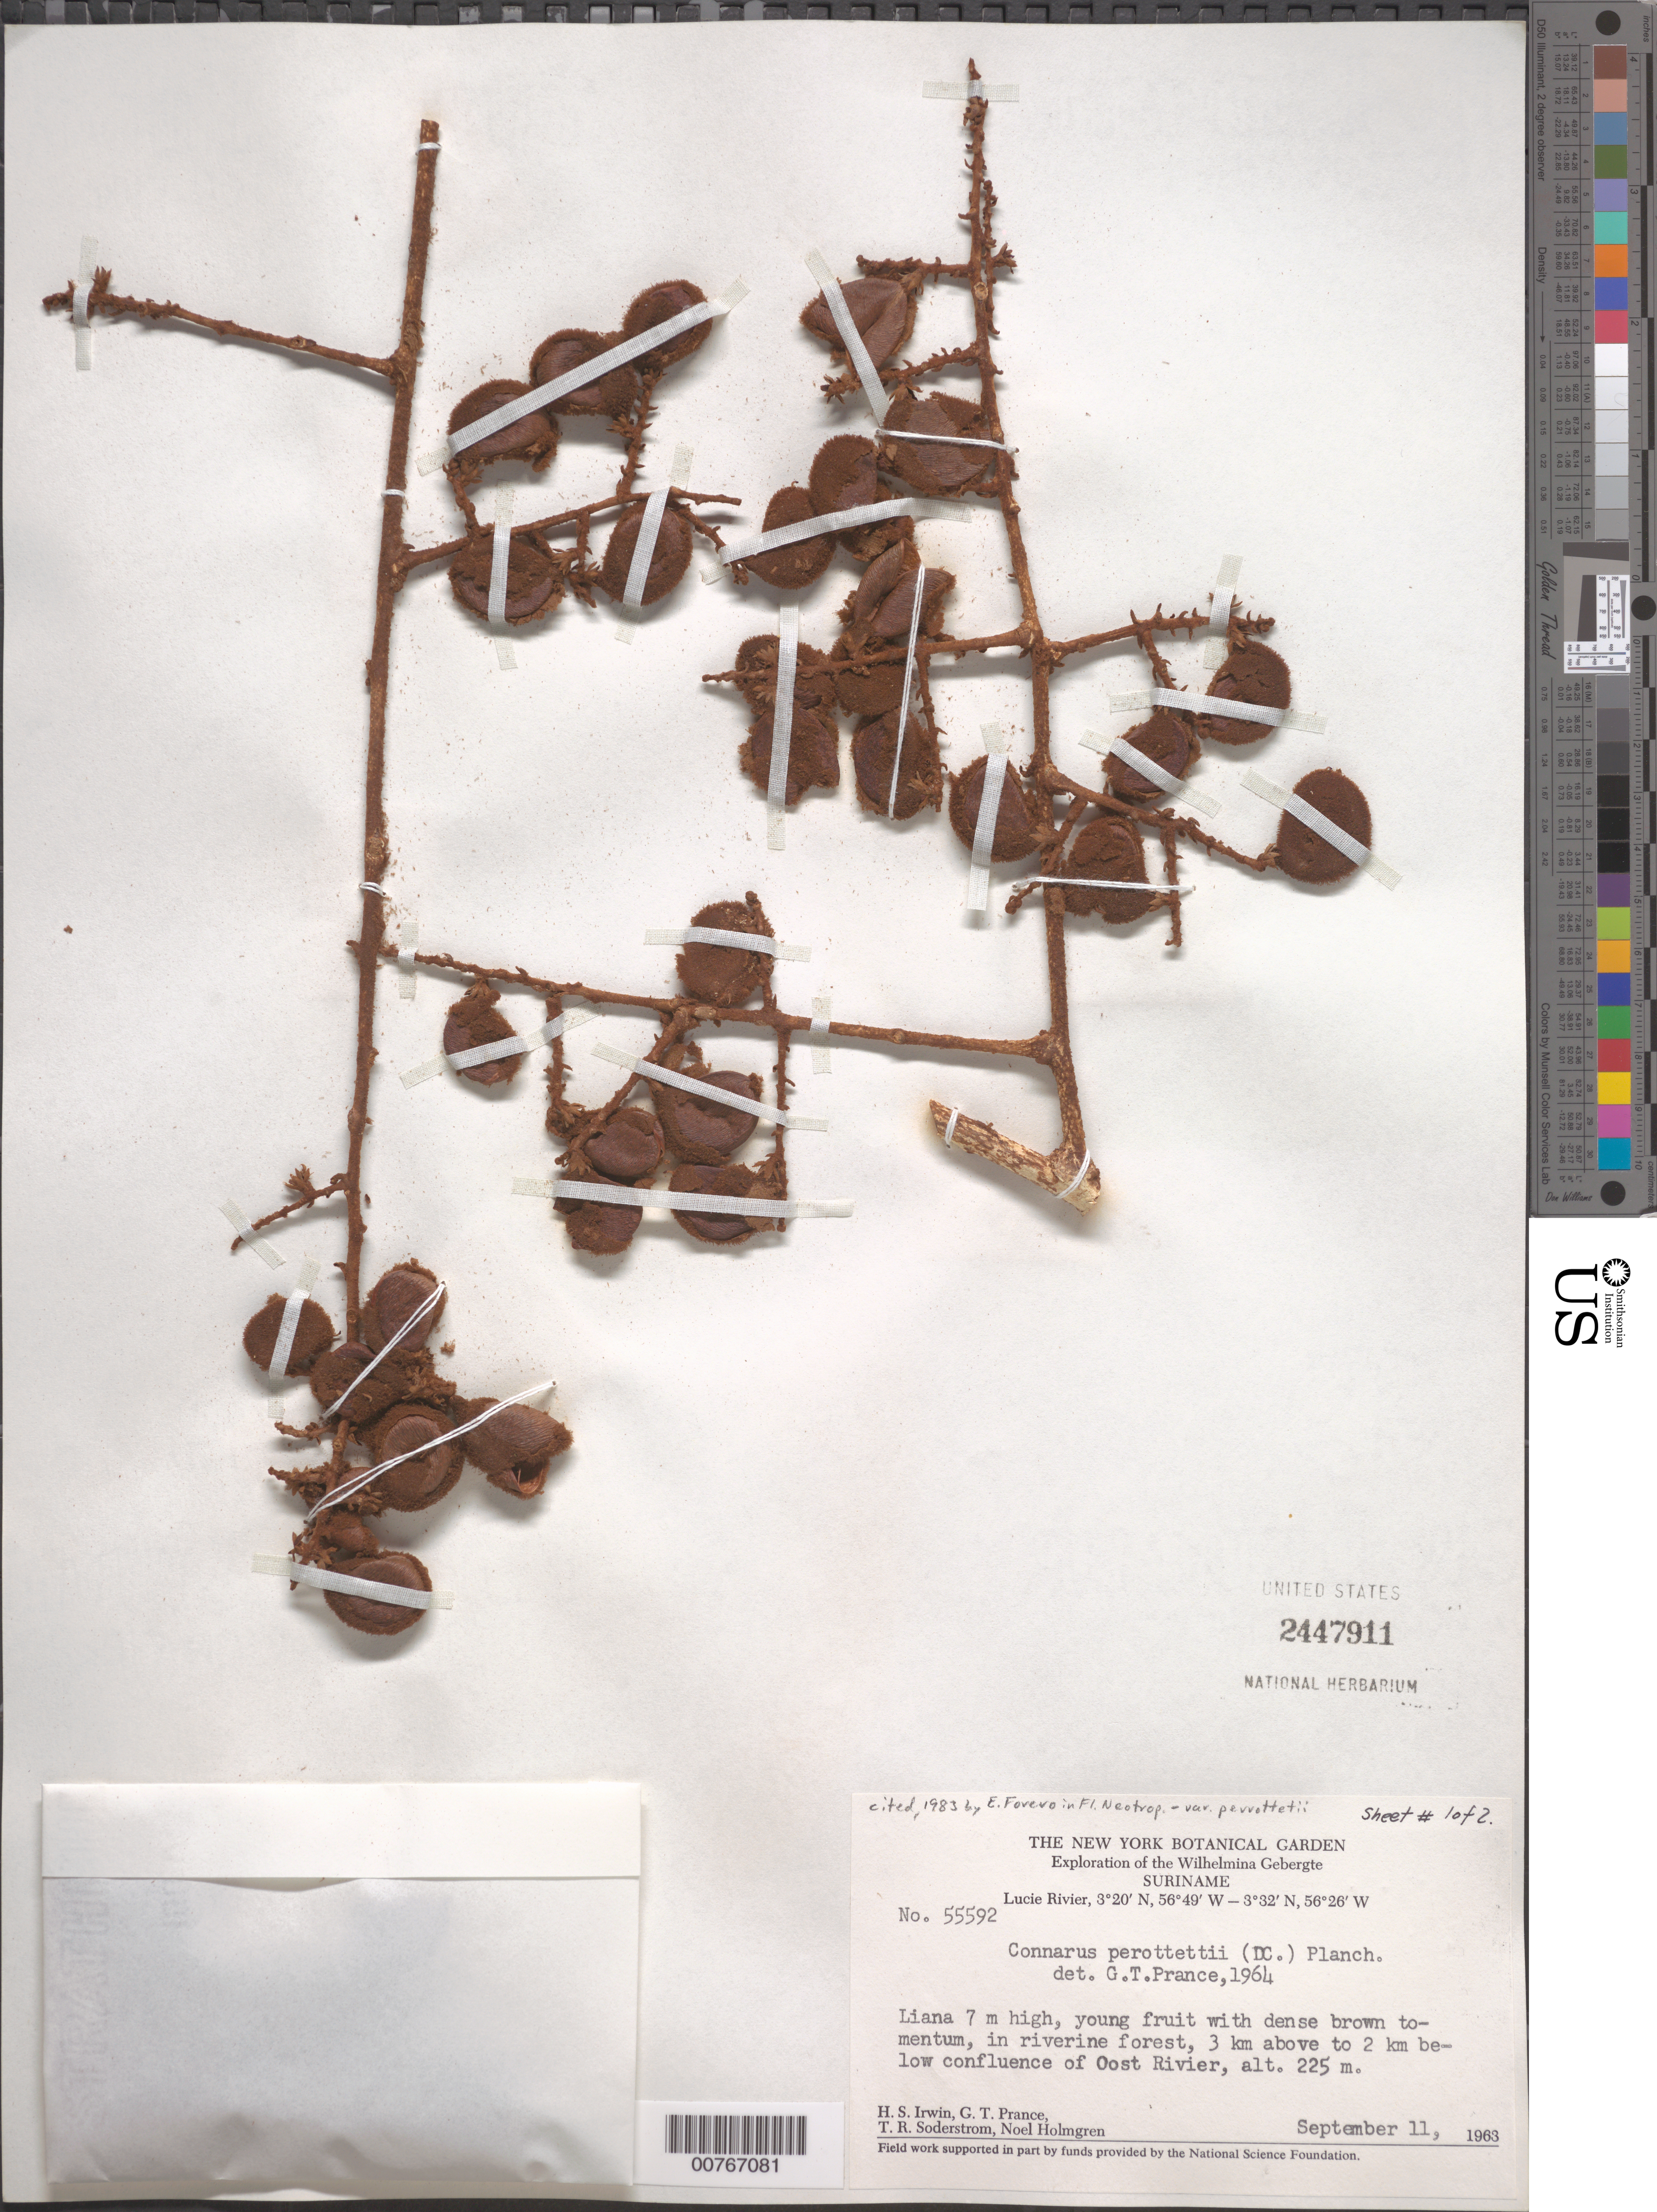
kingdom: Plantae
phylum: Tracheophyta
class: Magnoliopsida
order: Oxalidales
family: Connaraceae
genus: Connarus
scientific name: Connarus perrottetii var. perrottetii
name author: (DC.) Planch.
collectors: H. Irwin, G. T. Prance, T. R. Soderstrom & N. H. Holmgren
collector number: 55592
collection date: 1963-09-11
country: Suriname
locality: The Wilhelmina Gebergte. Lucie Rivier. 3 km above to 2 km below confluence of Oost Rivier.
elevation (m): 225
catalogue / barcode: US 2447911